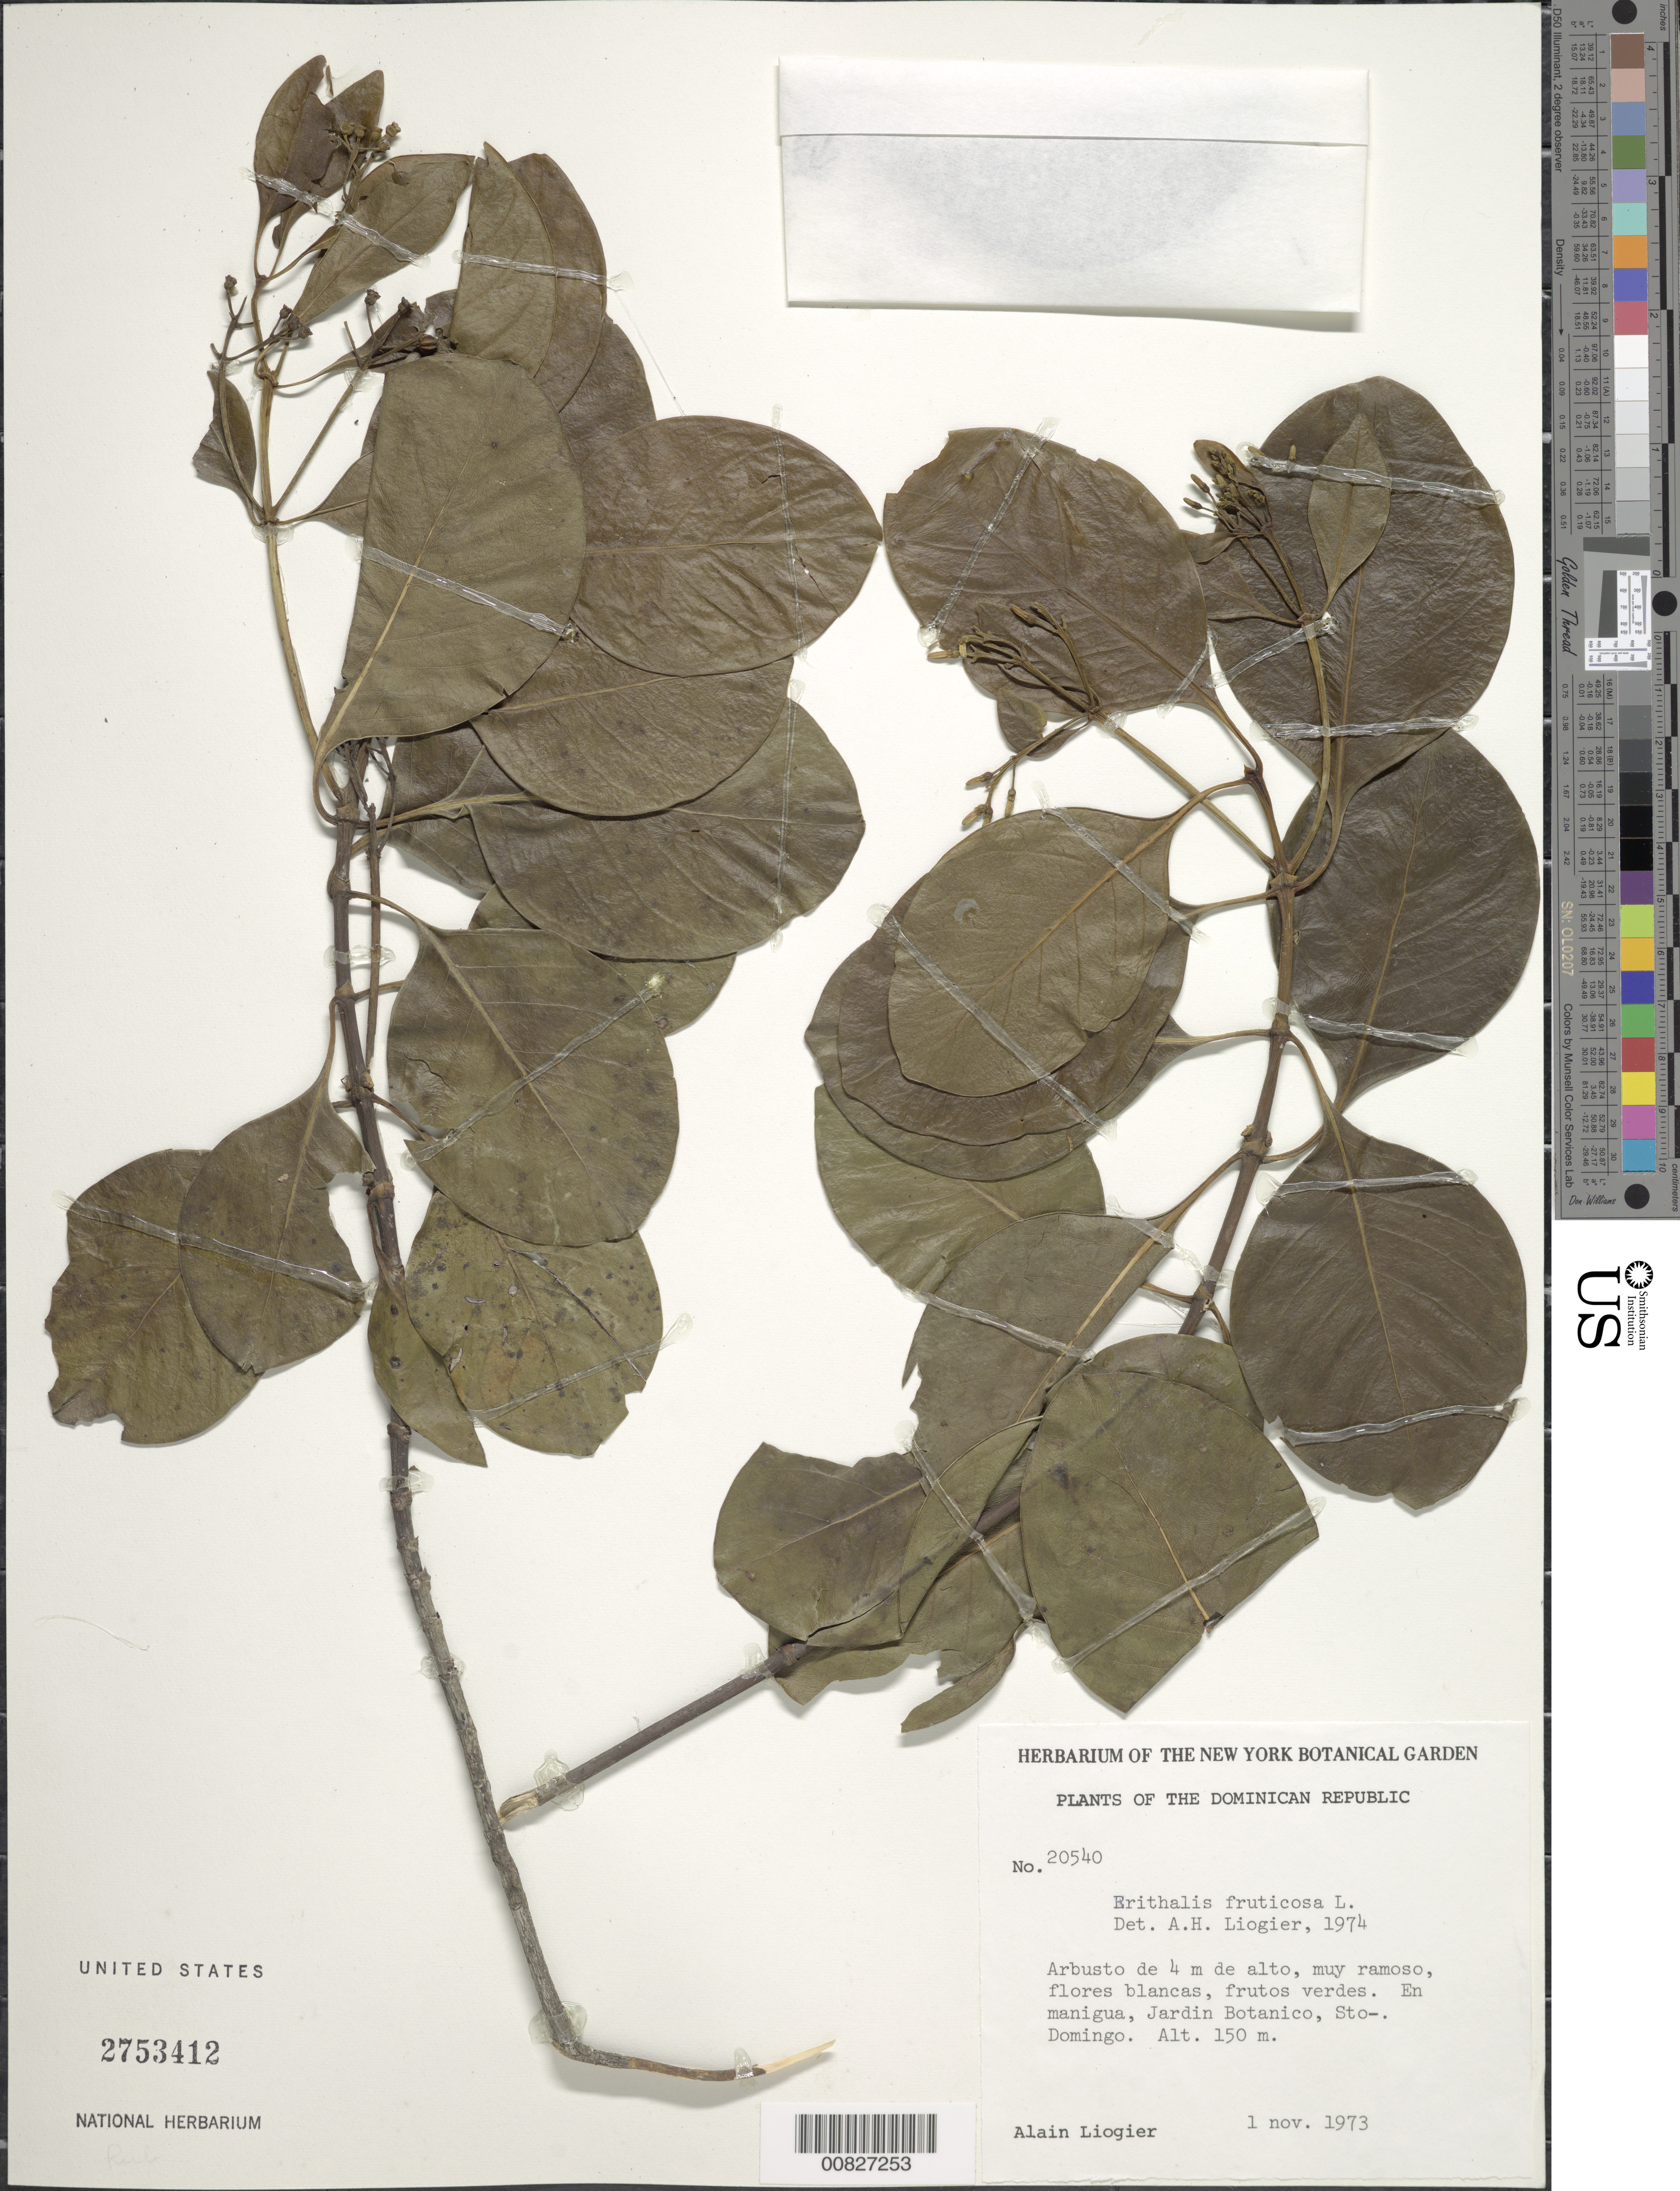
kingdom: Plantae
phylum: Tracheophyta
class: Magnoliopsida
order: Gentianales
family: Rubiaceae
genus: Erithalis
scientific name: Erithalis fruticosa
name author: L.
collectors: A. H. Liogier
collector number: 20540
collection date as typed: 01 Nov 1973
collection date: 1973-11-01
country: Dominican Republic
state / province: Distrito Nacional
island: Hispaniola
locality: Jardin Botanico, Santo Domingo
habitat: En manigua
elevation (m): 150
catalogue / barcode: US 2753412